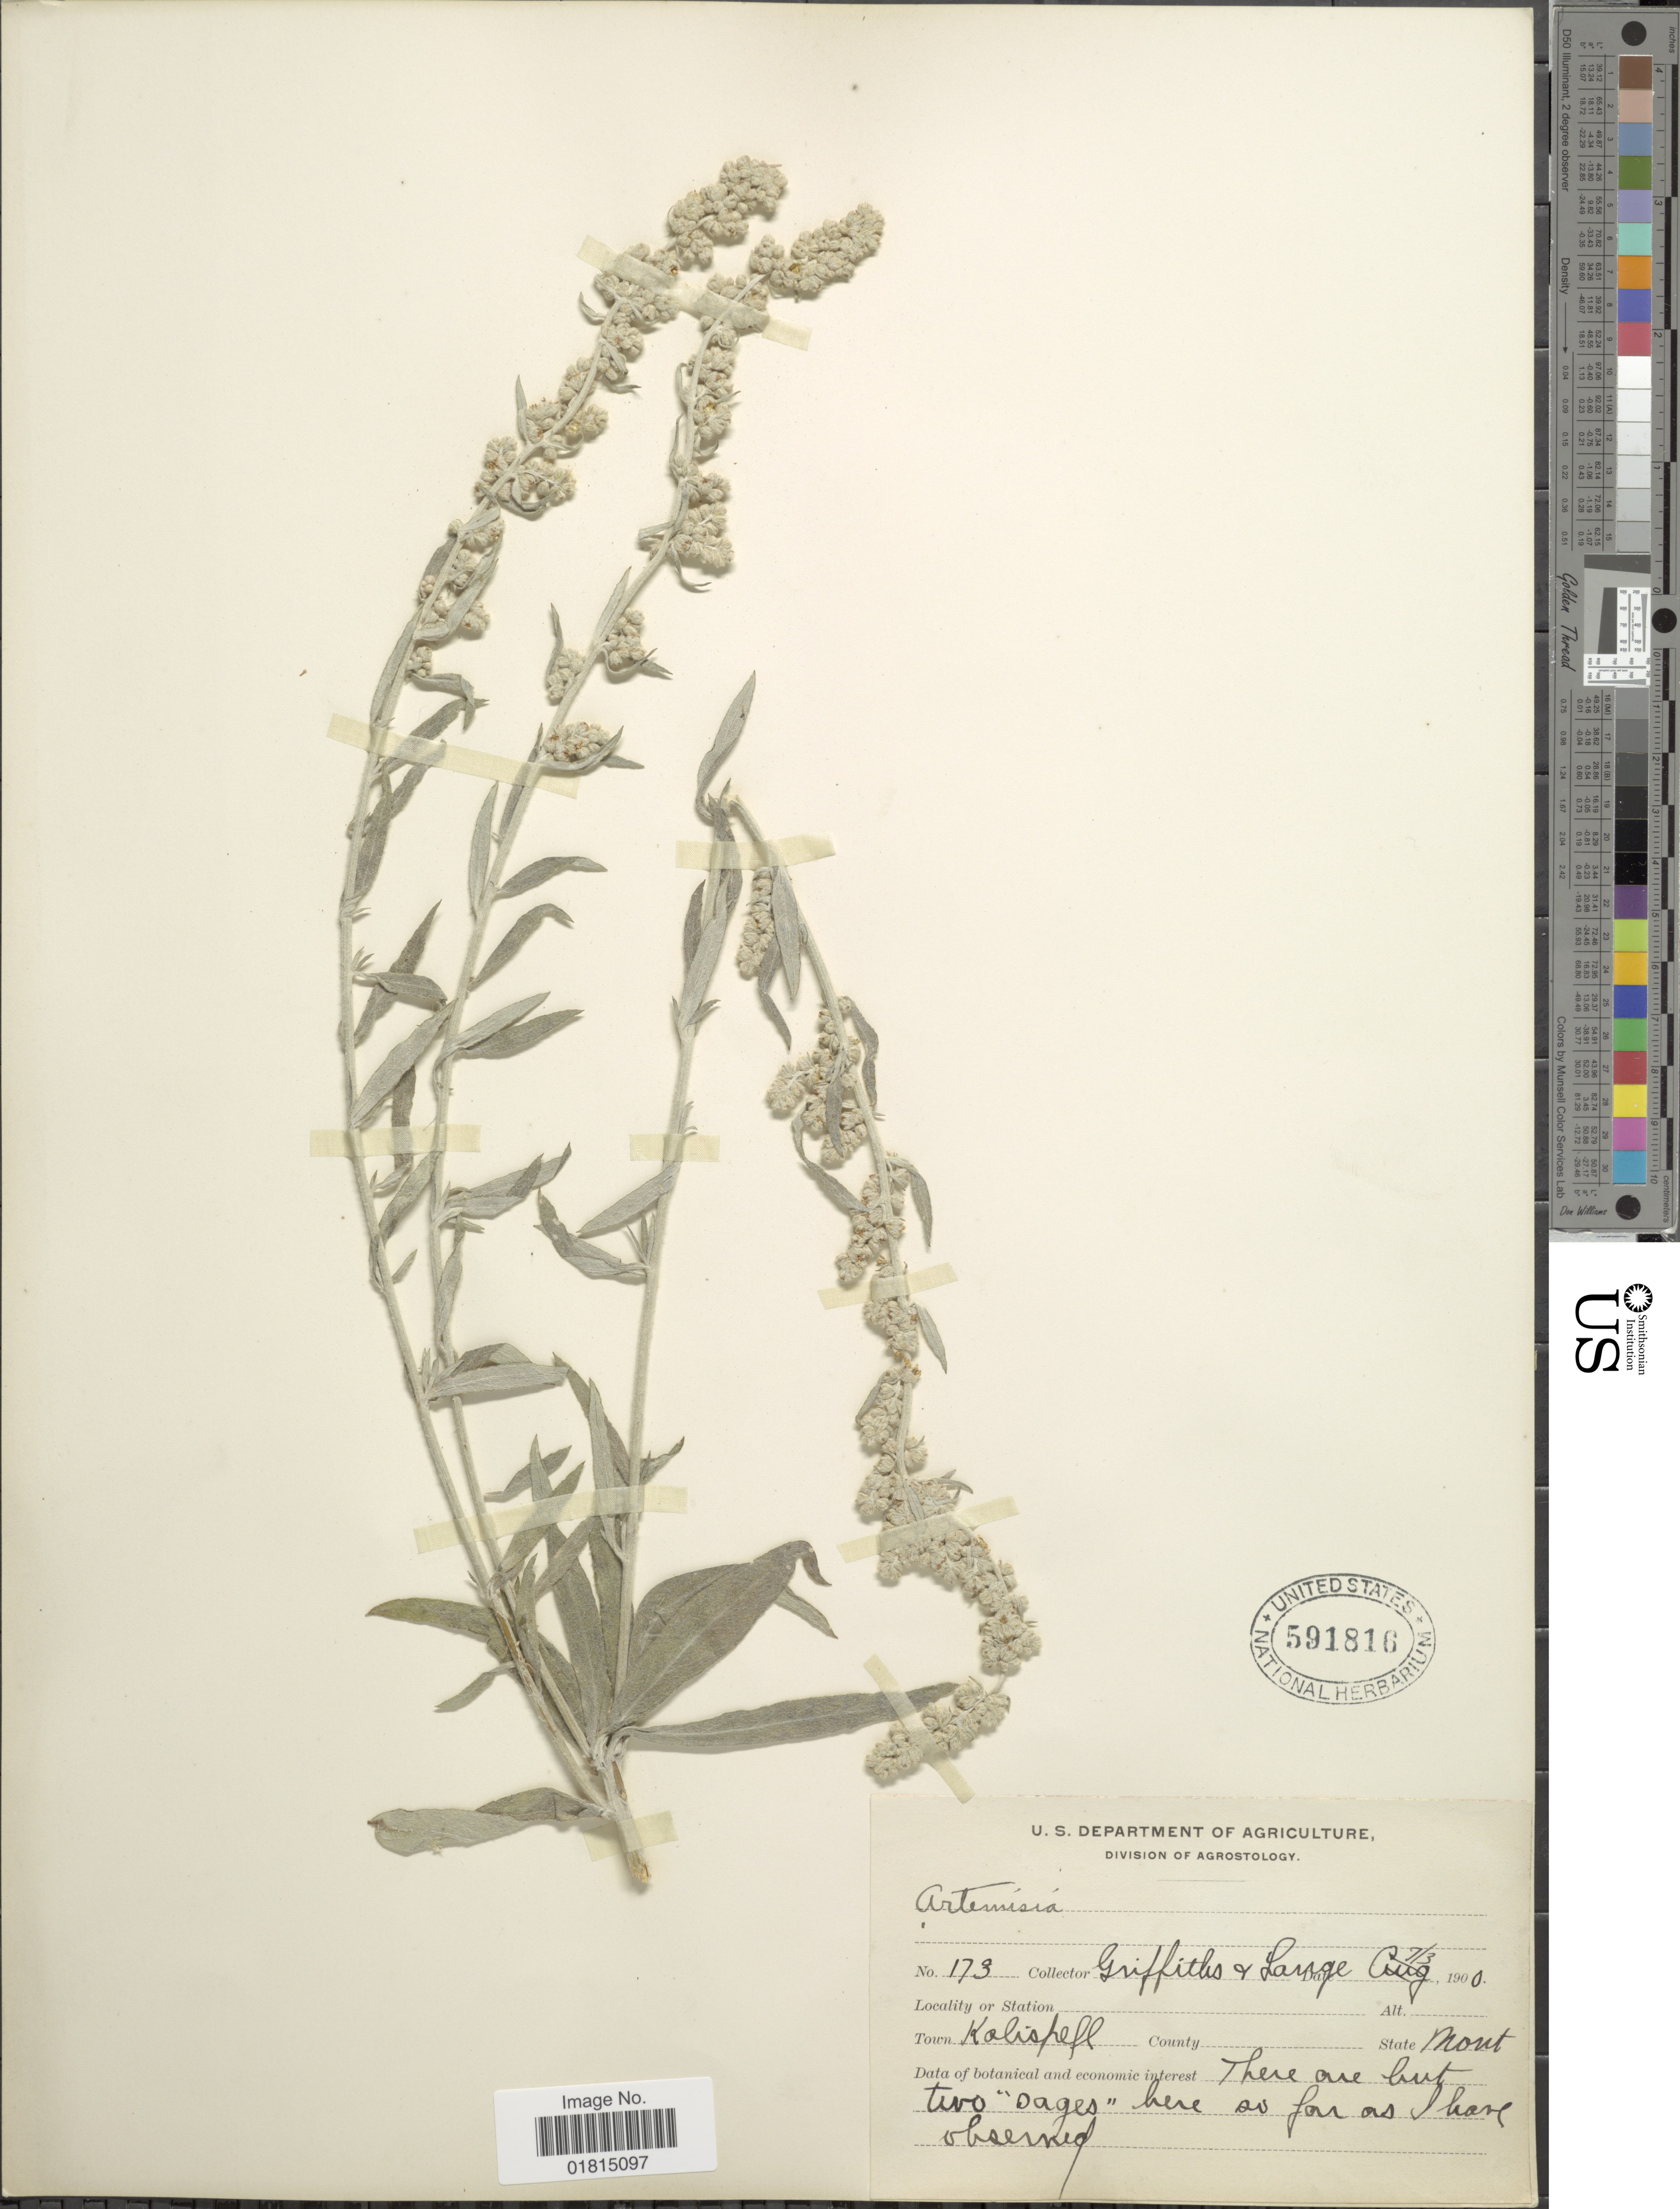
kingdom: Plantae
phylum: Tracheophyta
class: Magnoliopsida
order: Asterales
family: Asteraceae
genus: Artemisia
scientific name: Artemisia diversifolia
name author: Rydb.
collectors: -- Griffiths & -- Lange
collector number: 173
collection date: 1900-07-03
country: United States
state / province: Montana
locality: Kalispell. Mont.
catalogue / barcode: US 591816